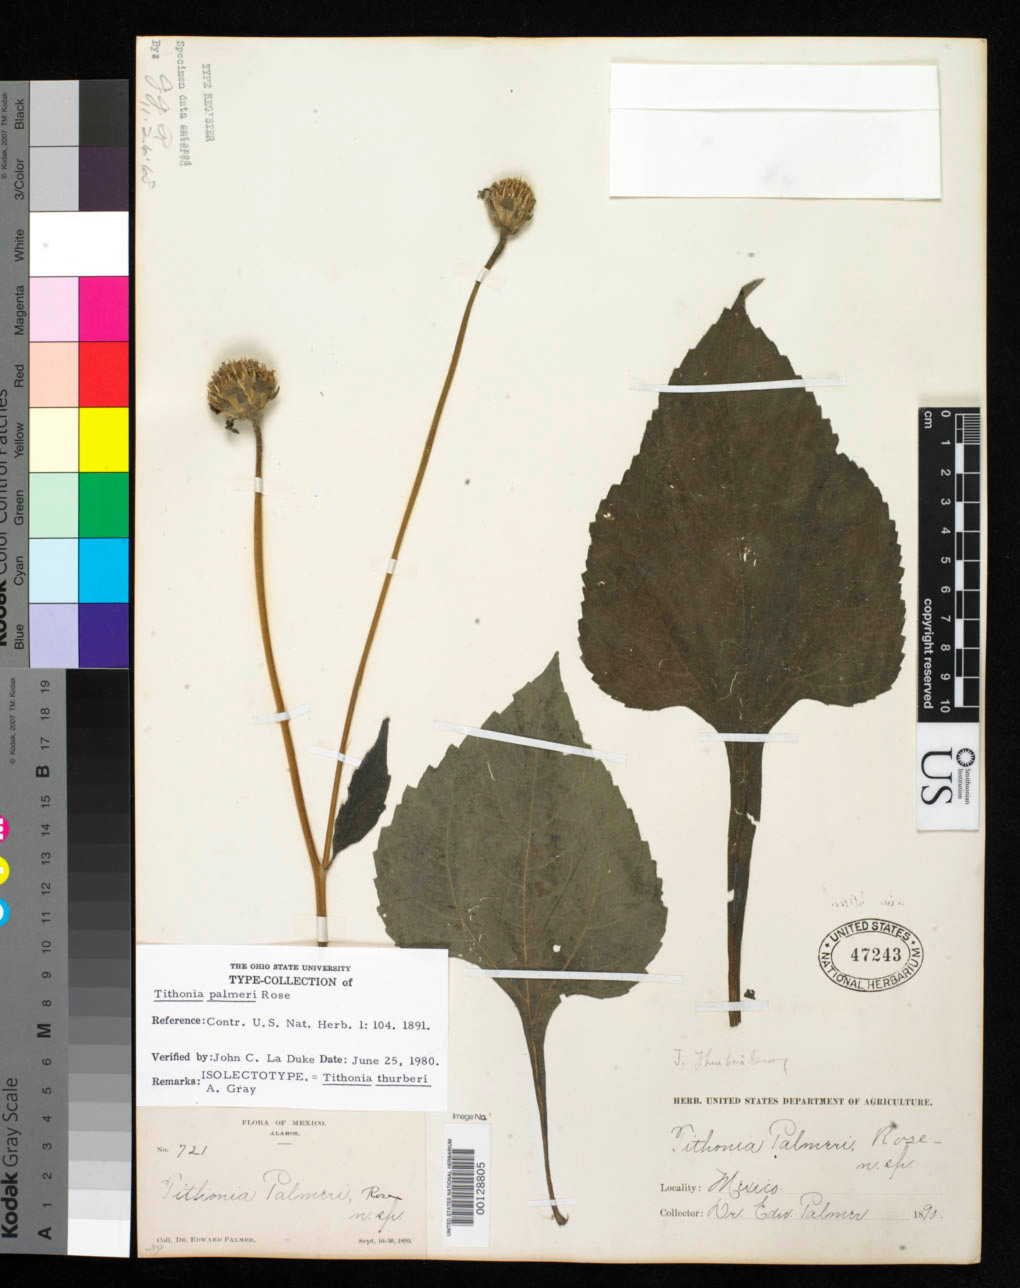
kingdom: Plantae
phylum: Tracheophyta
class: Magnoliopsida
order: Asterales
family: Asteraceae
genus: Tithonia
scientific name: Tithonia palmeri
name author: Rose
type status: Isolectotype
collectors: E. Palmer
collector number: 721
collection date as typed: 16 Sep 1890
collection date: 1890-09-16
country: Mexico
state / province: Sonora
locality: Alamos.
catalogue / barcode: US 47243